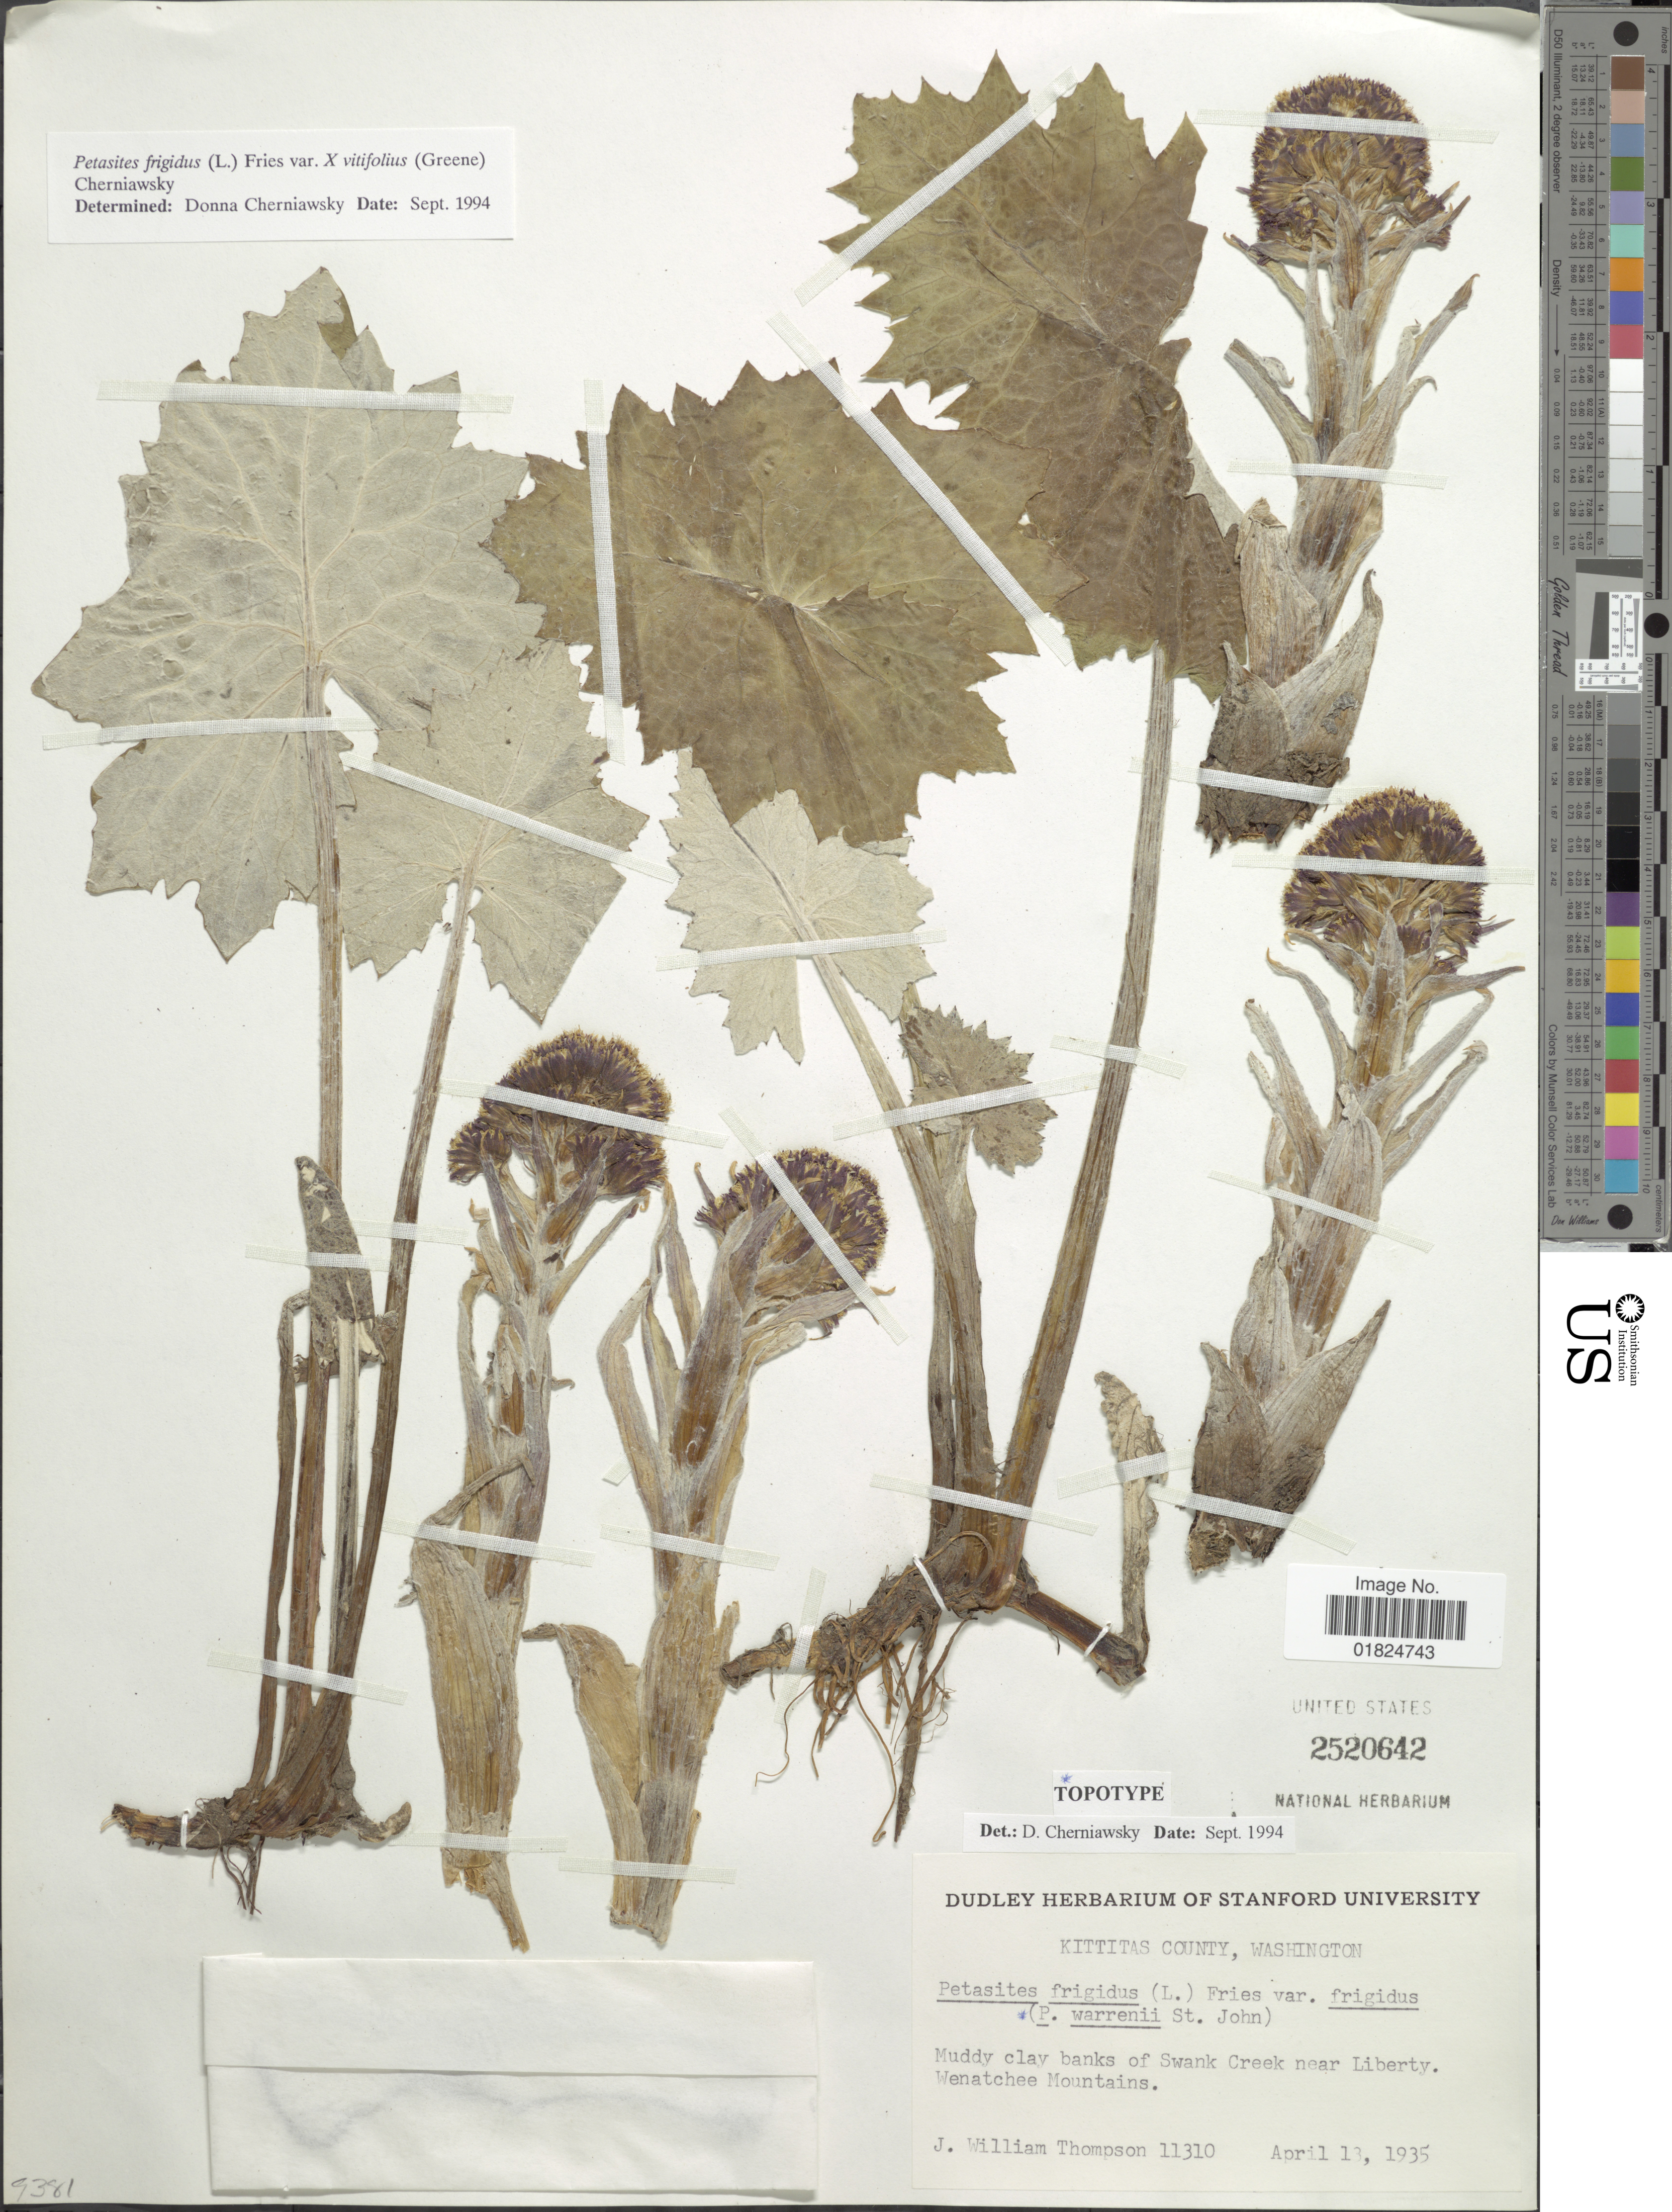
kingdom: Plantae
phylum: Tracheophyta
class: Magnoliopsida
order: Asterales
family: Asteraceae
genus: Petasites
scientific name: Petasites frigidus var. vitifolius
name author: (Greene) Cherniawsky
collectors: J. W. Thompson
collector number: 11310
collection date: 1935-04-13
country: United States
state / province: Washington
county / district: Kittitas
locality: Kittitas County, Washington banks of Swank Creek near Liberty. Wenatchee Mountains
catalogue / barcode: US 2520642